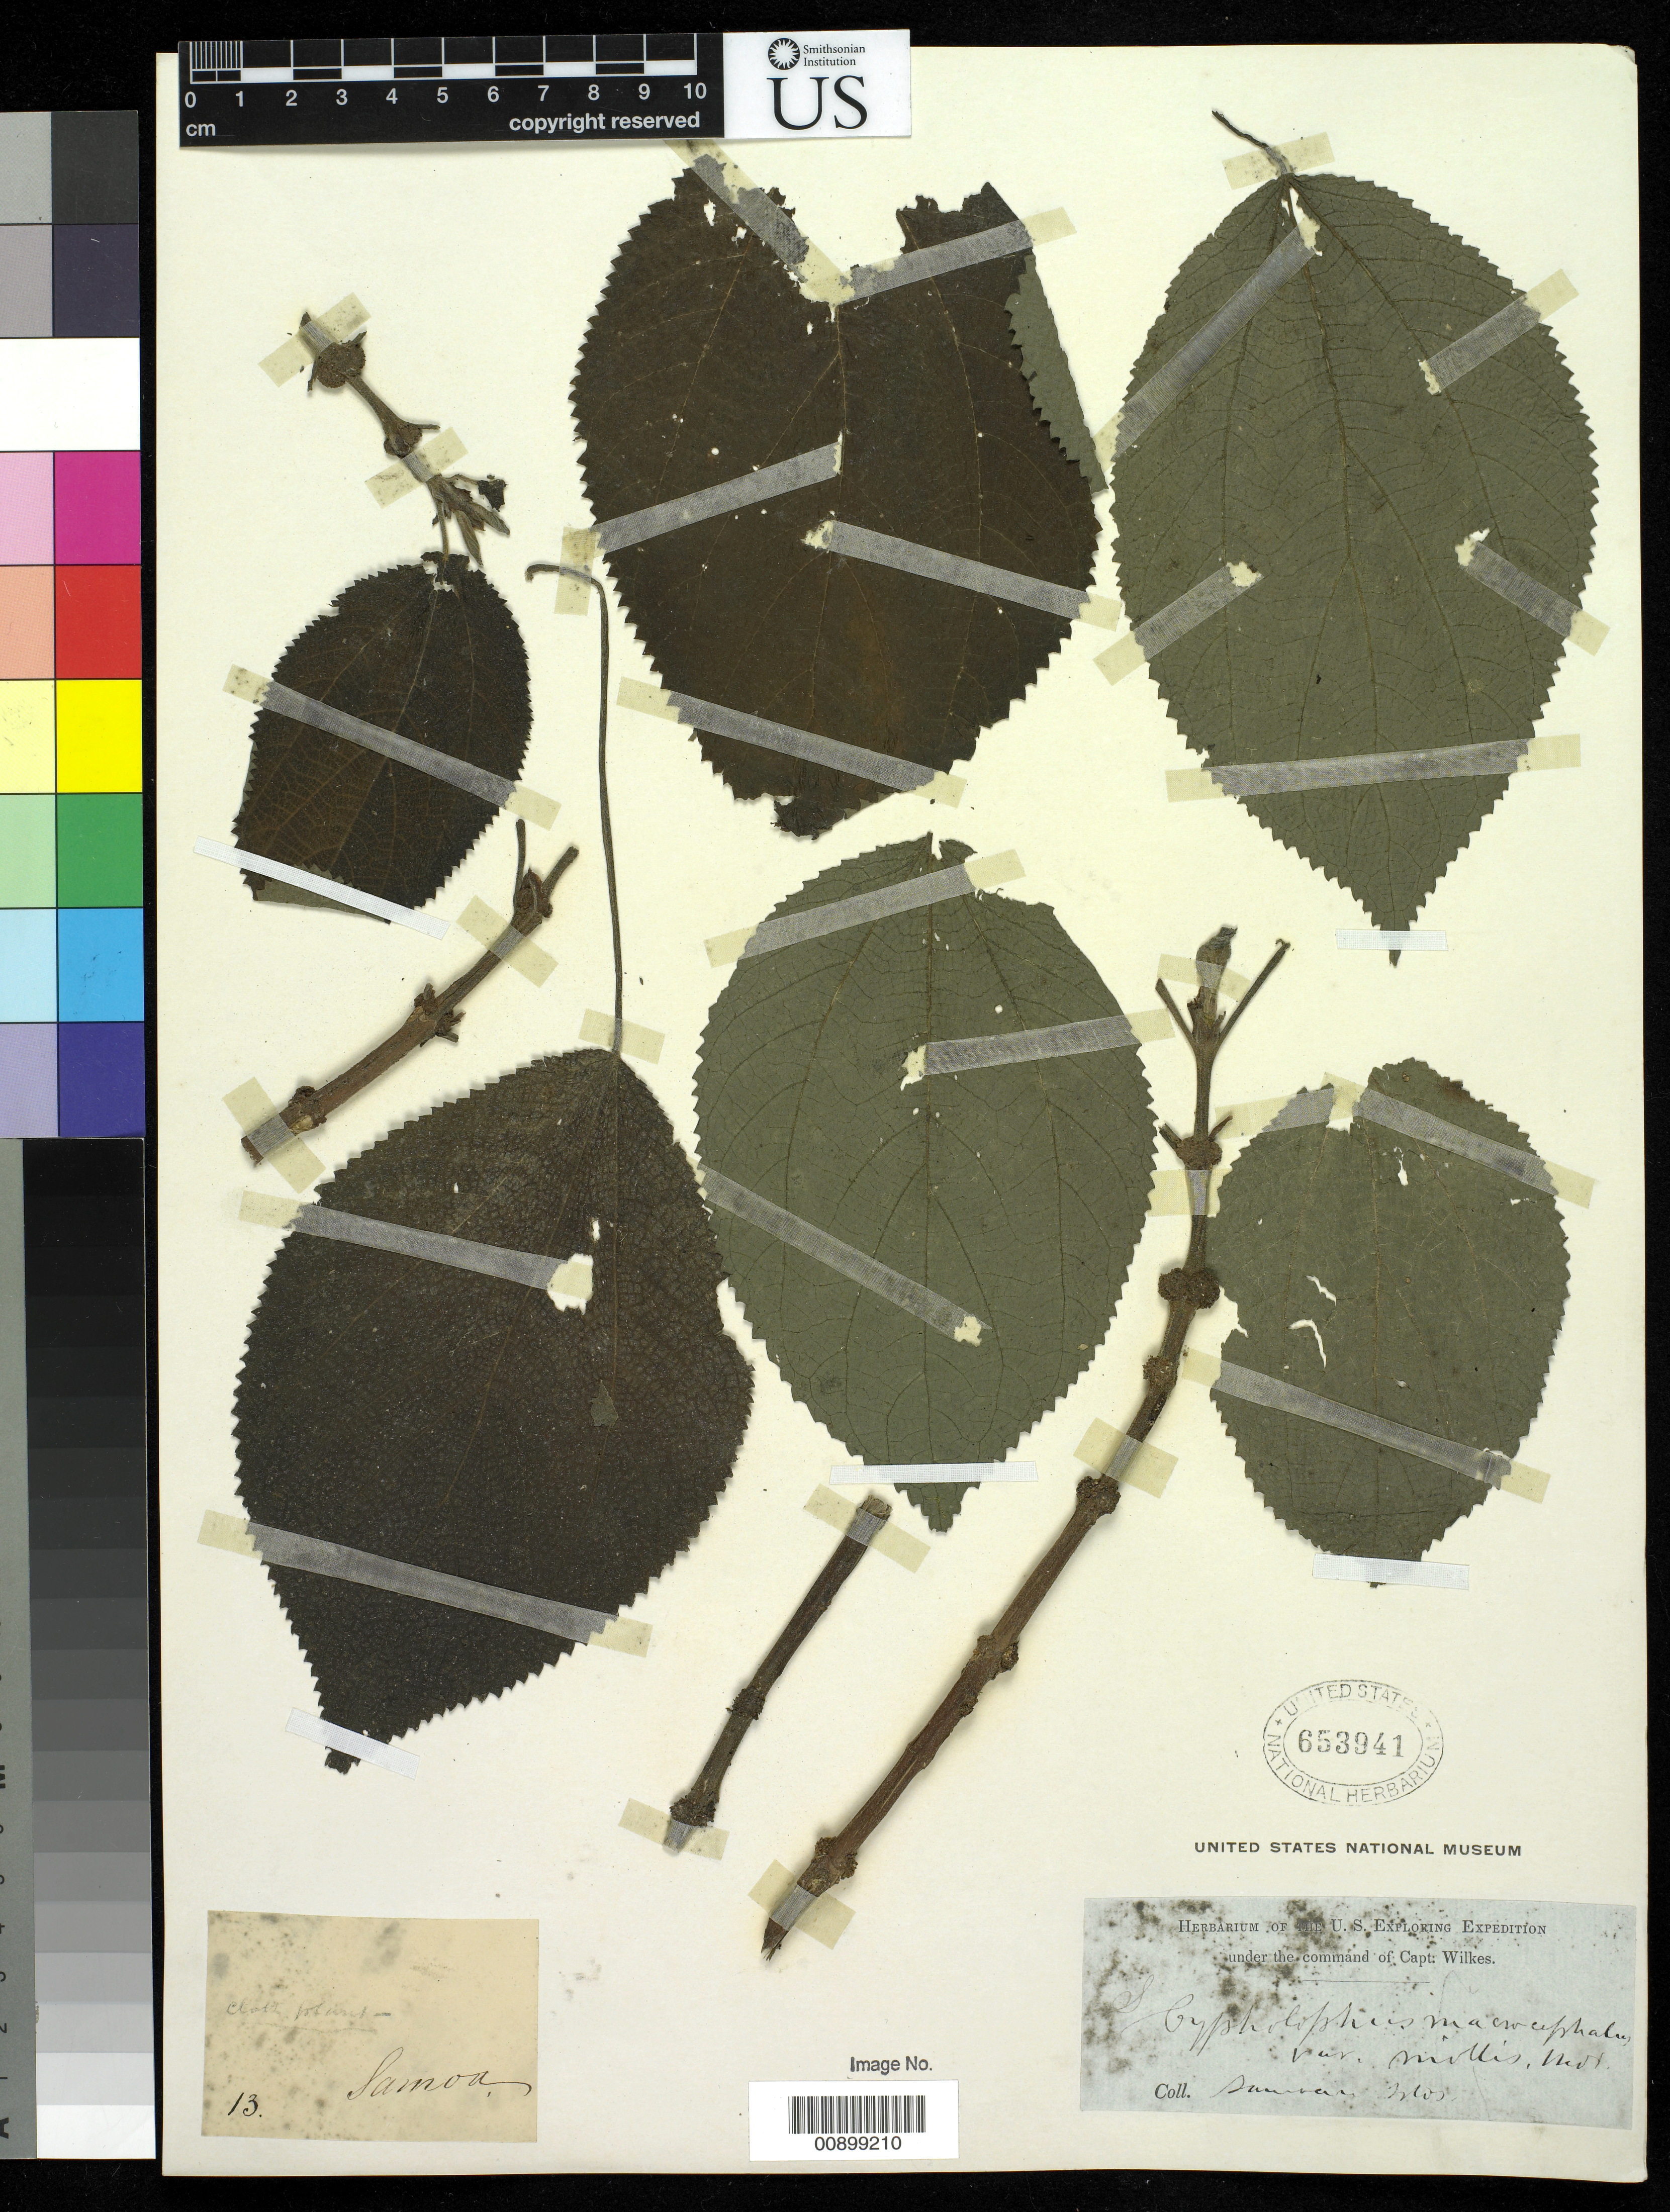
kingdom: Plantae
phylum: Tracheophyta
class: Magnoliopsida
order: Rosales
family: Urticaceae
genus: Cypholophus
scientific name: Cypholophus macrocephalus var. mollis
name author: (Wedd.) Wedd.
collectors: Wilkes Explor. Exped.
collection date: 1838/1842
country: American Samoa / Samoa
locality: Samoan Islands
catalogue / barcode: US 653941